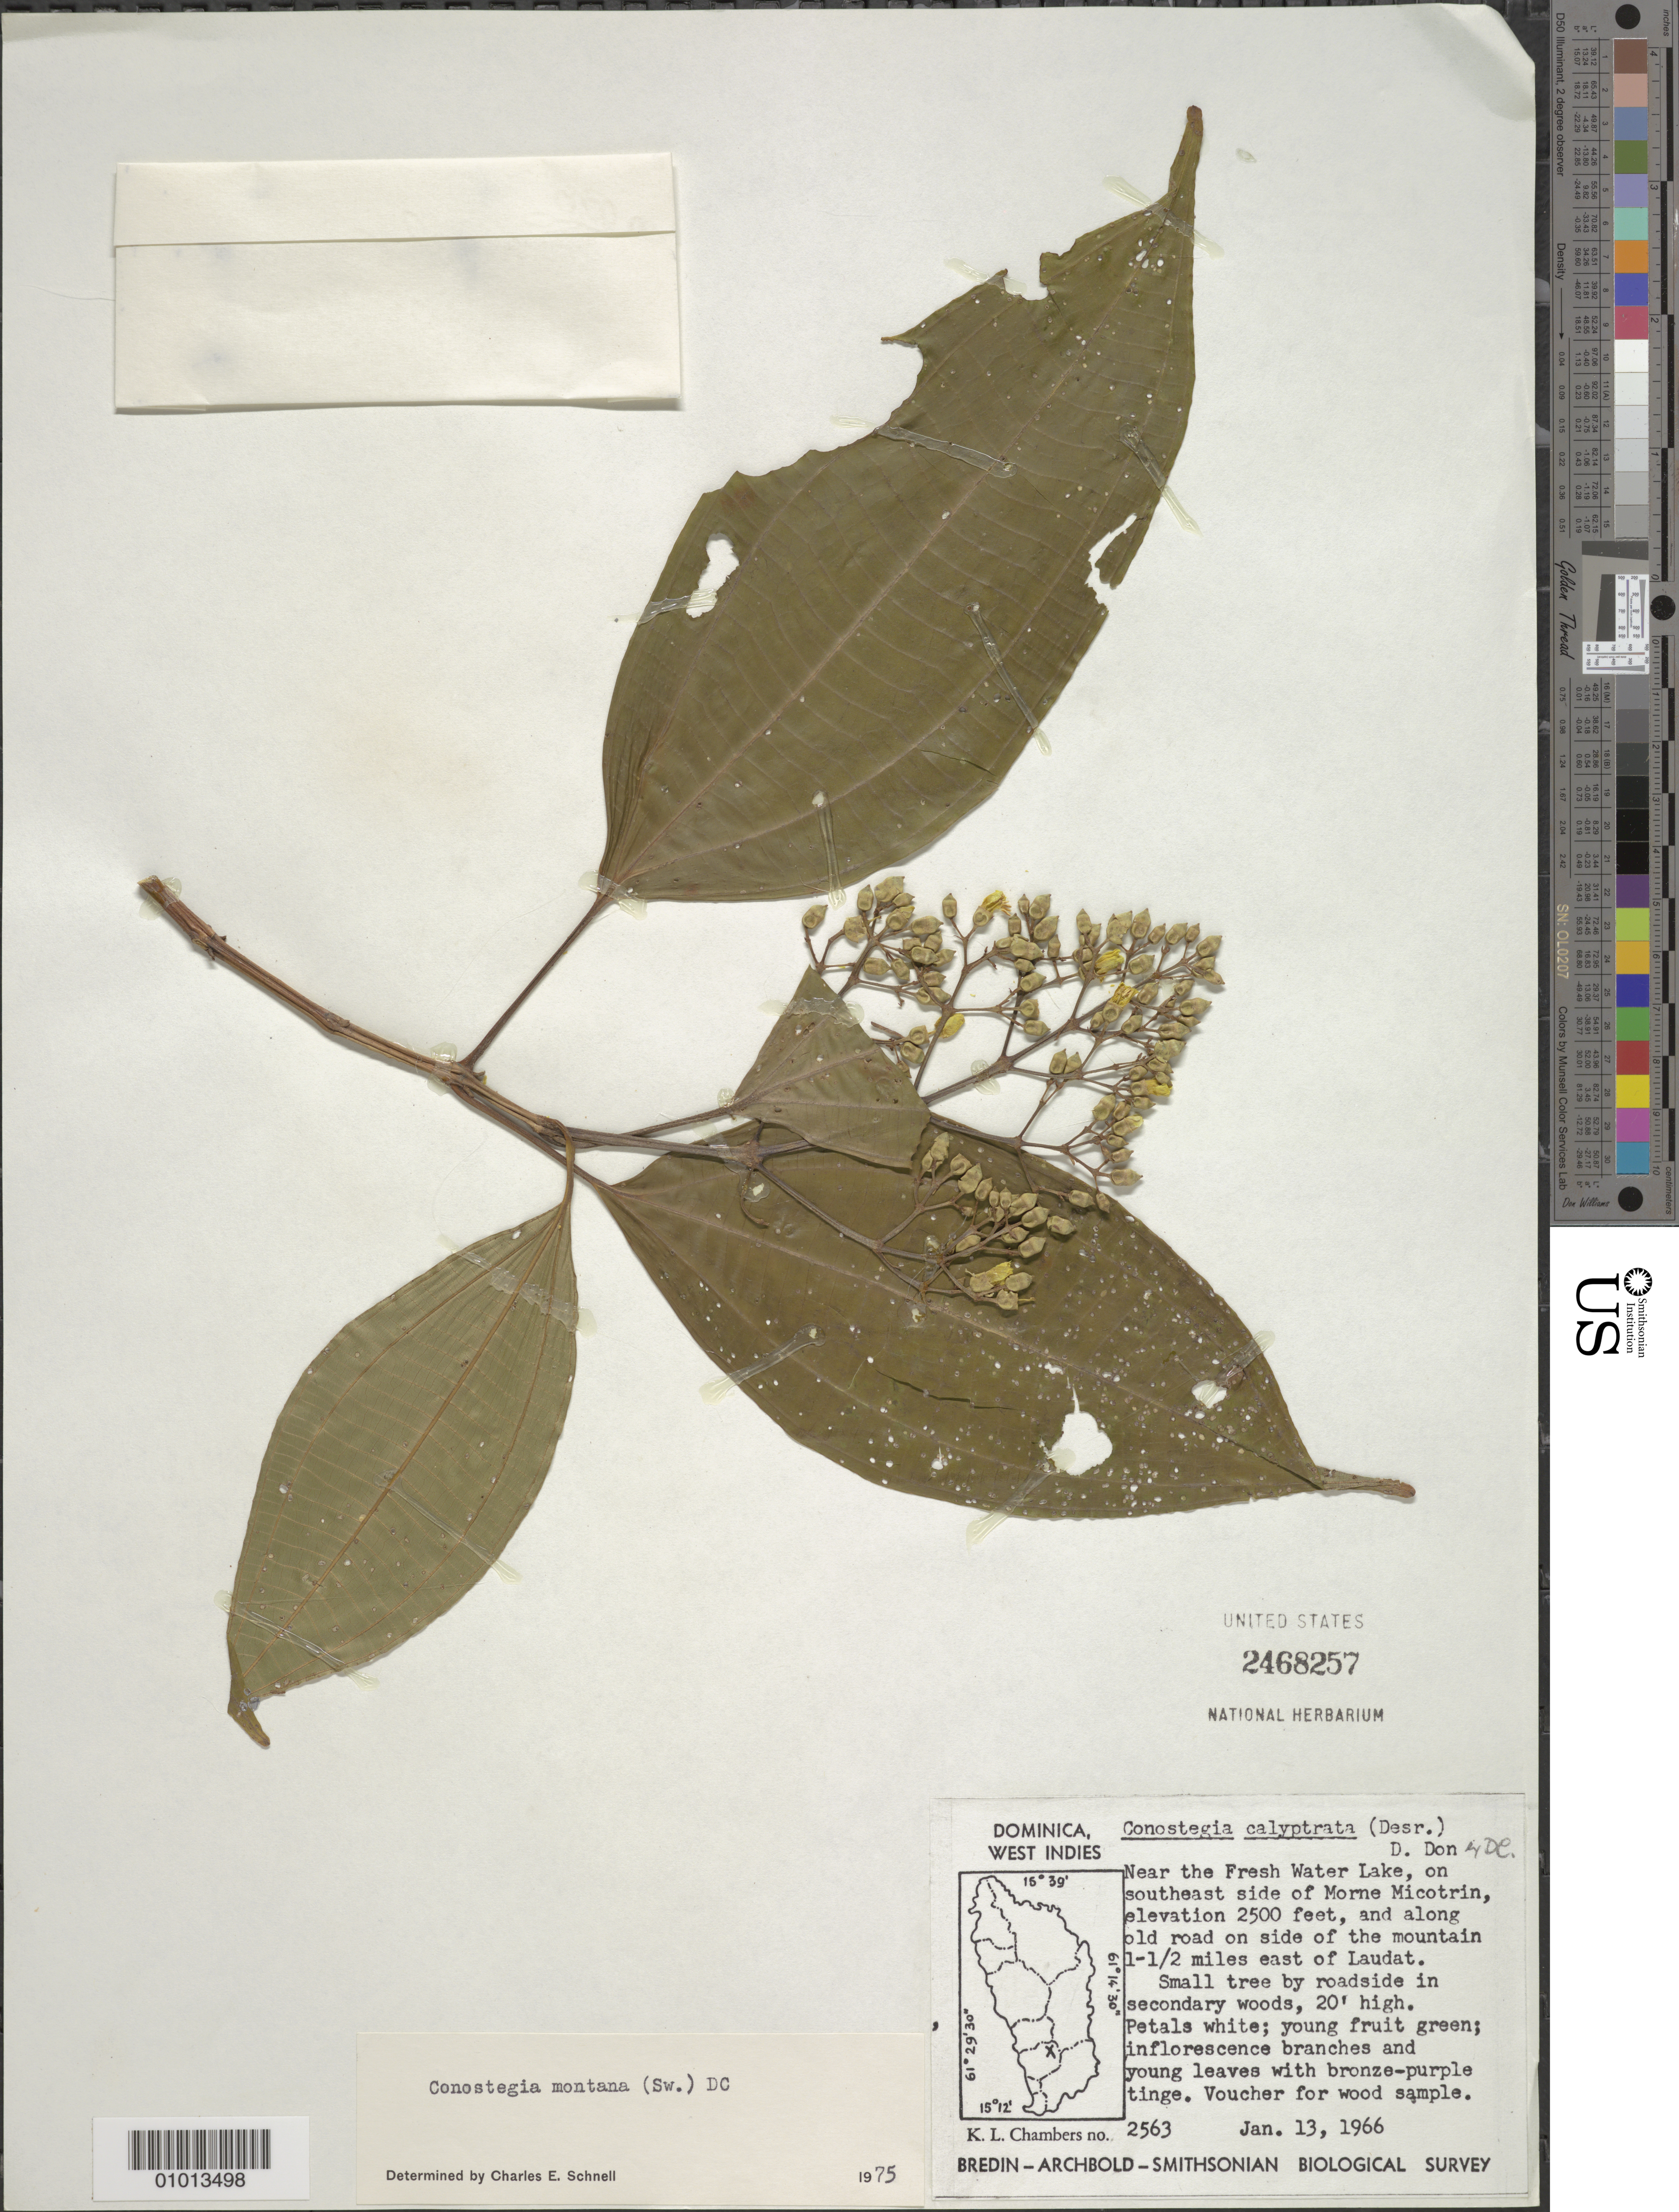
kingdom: Plantae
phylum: Tracheophyta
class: Magnoliopsida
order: Myrtales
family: Melastomataceae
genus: Conostegia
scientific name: Conostegia montana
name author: (Sw.) D. Don ex DC.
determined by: Schnell, C. E.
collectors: K. L. Chambers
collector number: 2563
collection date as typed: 13 Jan 1966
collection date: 1966-01-13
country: Dominica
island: Dominica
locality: Near Fresh Water Lake, on southeast side of Morne Micotrin, and along old road on side of the mountain 1.5 miles east of Laudat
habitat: By roadside in secondary woods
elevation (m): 762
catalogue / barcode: US 2468257